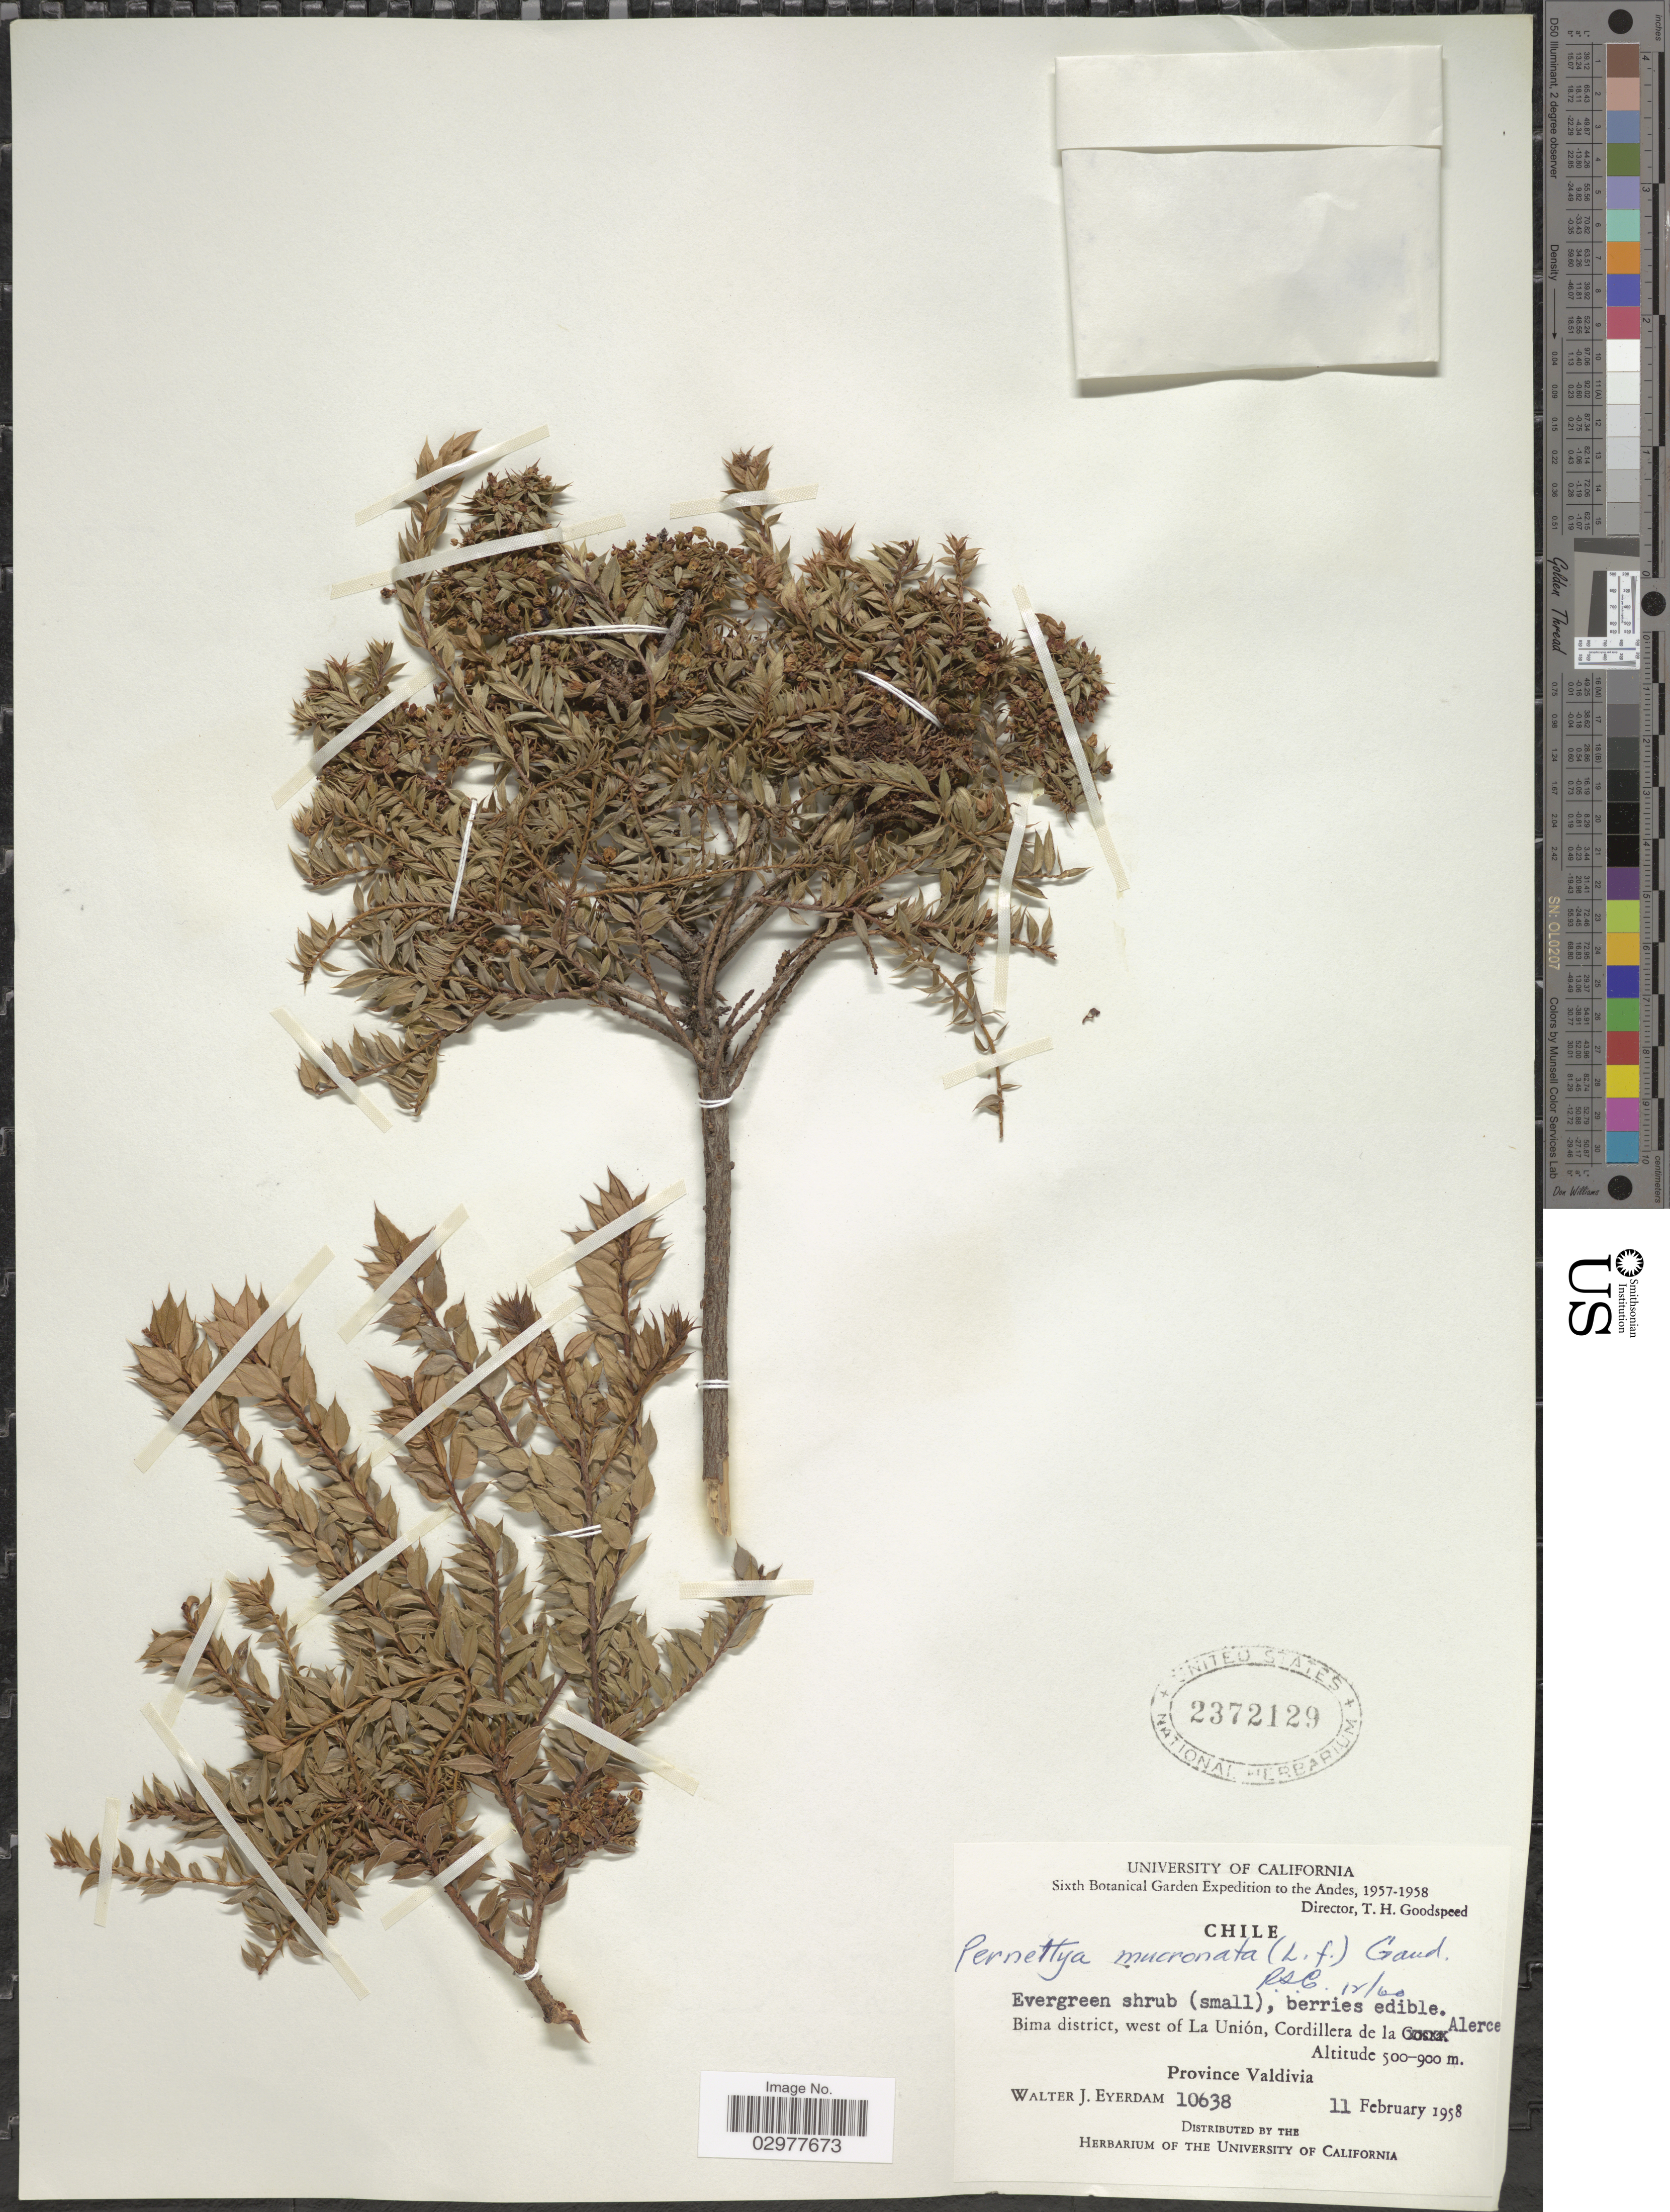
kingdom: Plantae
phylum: Tracheophyta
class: Magnoliopsida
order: Ericales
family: Ericaceae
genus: Pernettya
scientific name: Pernettya mucronata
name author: (L. f.) Gaudich. ex A. Spreng.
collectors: W. J. Eyerdam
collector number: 10638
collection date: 1958-02-11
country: Chile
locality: The Andes, Bima district, west of La Unión, Cordillera de la Alerce. Province Valdivia.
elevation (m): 500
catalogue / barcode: US 2372129